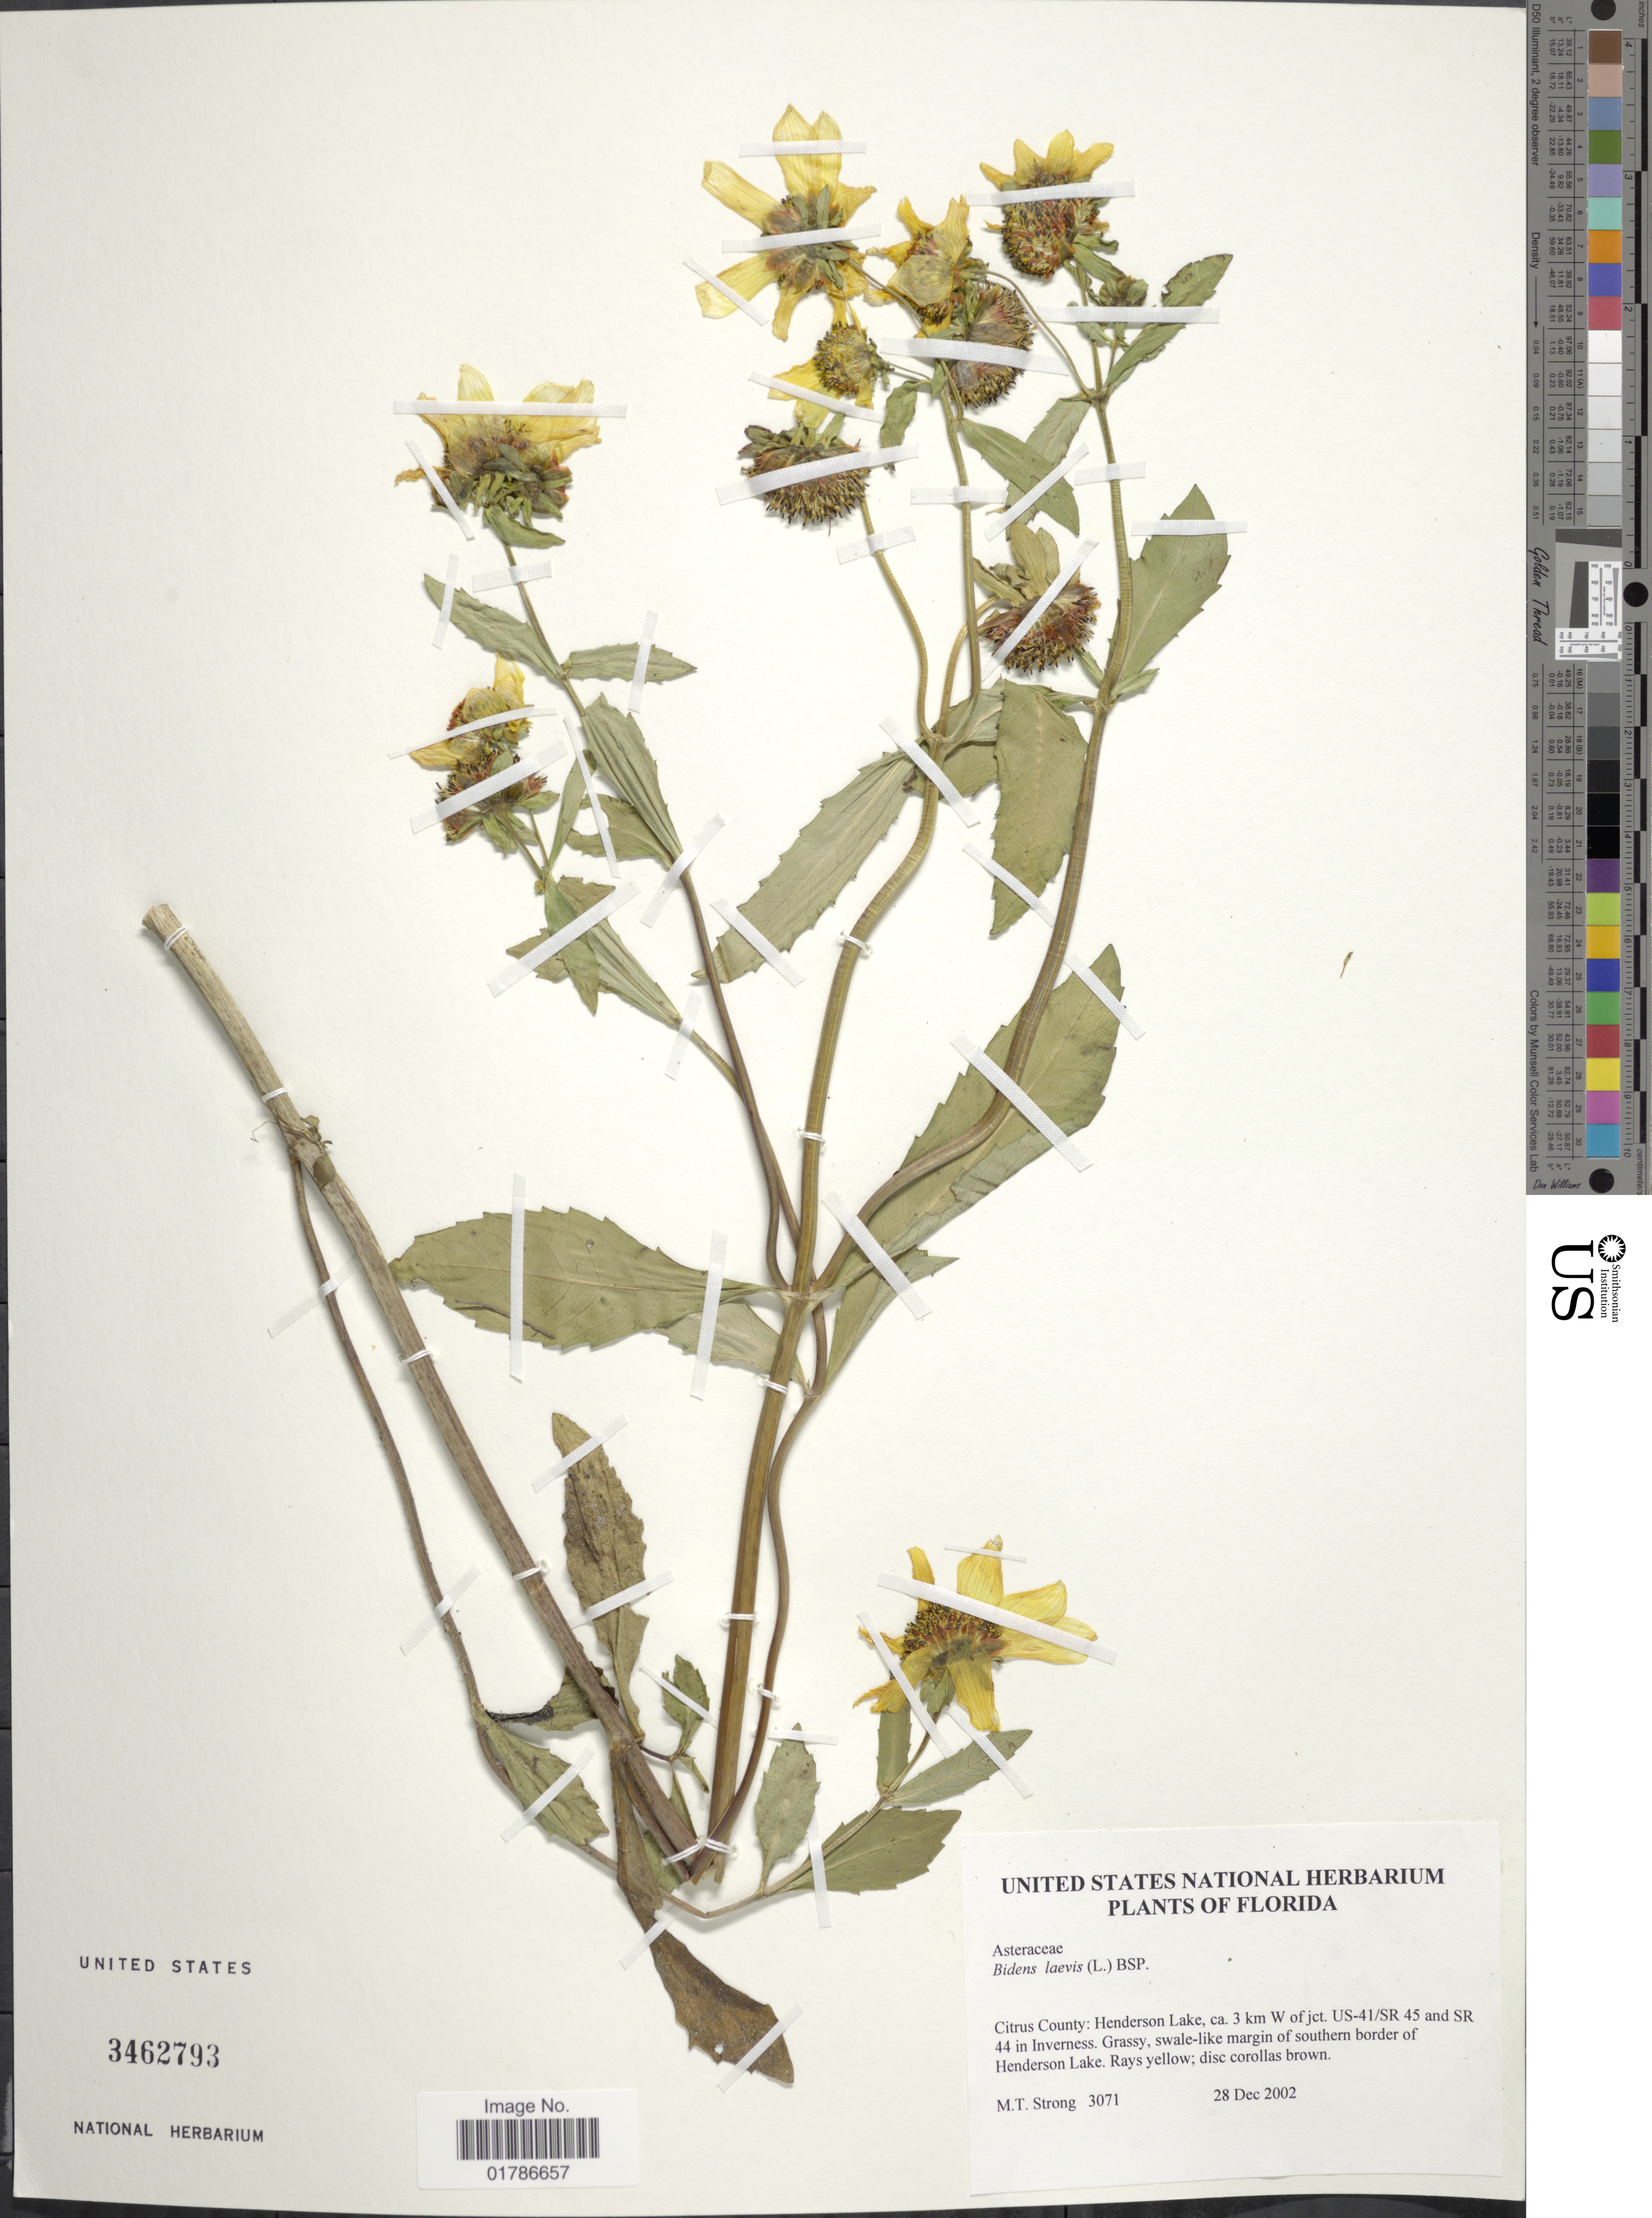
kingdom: Plantae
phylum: Tracheophyta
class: Magnoliopsida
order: Asterales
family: Asteraceae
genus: Bidens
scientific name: Bidens laevis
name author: (L.) Britton, Stearns & Poggenb.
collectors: M. T. Strong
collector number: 3071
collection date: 2002-12-28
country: United States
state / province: Florida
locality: Citrus County: Henderson Lake, ca. 3 km W of jct. US-41/SR 45 and SR 44 in Inverness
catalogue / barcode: US 3462793